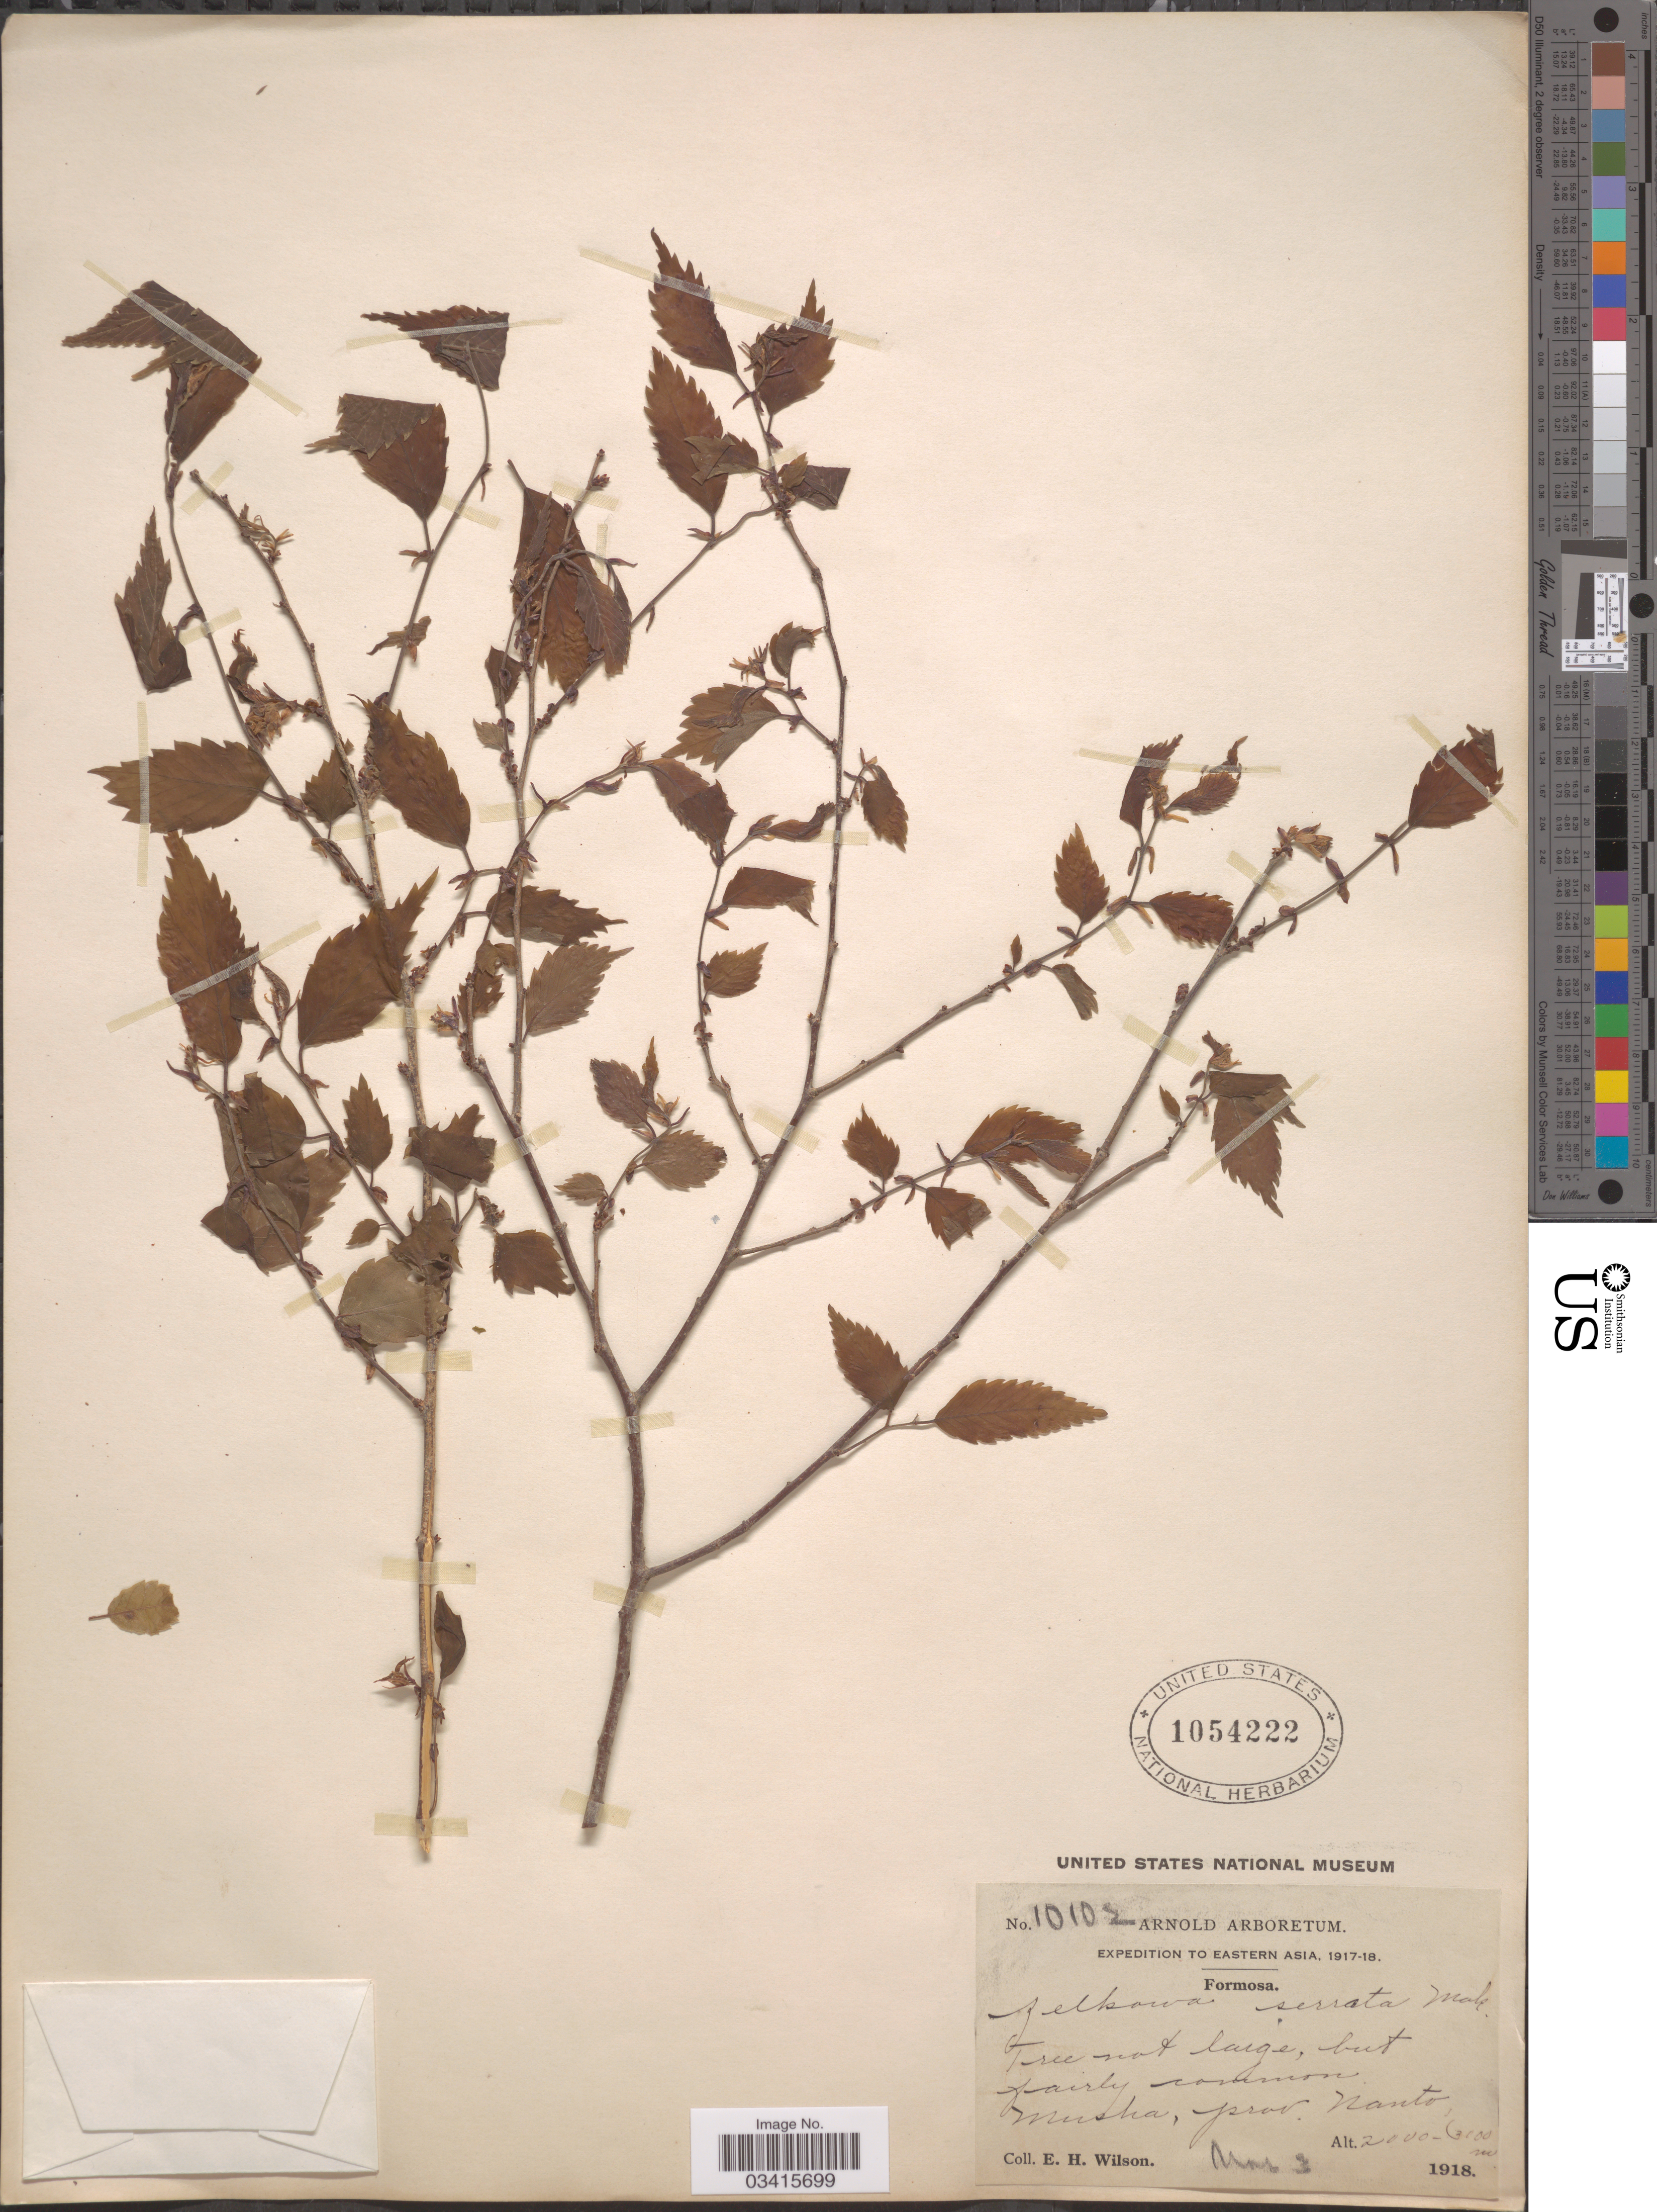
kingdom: Plantae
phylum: Tracheophyta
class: Magnoliopsida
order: Rosales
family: Ulmaceae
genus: Zelkova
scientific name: Zelkova serrata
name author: (Thunb.) Makino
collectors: E. Wilson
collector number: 10102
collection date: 1918-03-03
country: Taiwan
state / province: Nantou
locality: Eastern Asia. Formosa. Musha, prov. Nanto.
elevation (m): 2000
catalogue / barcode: US 1054222